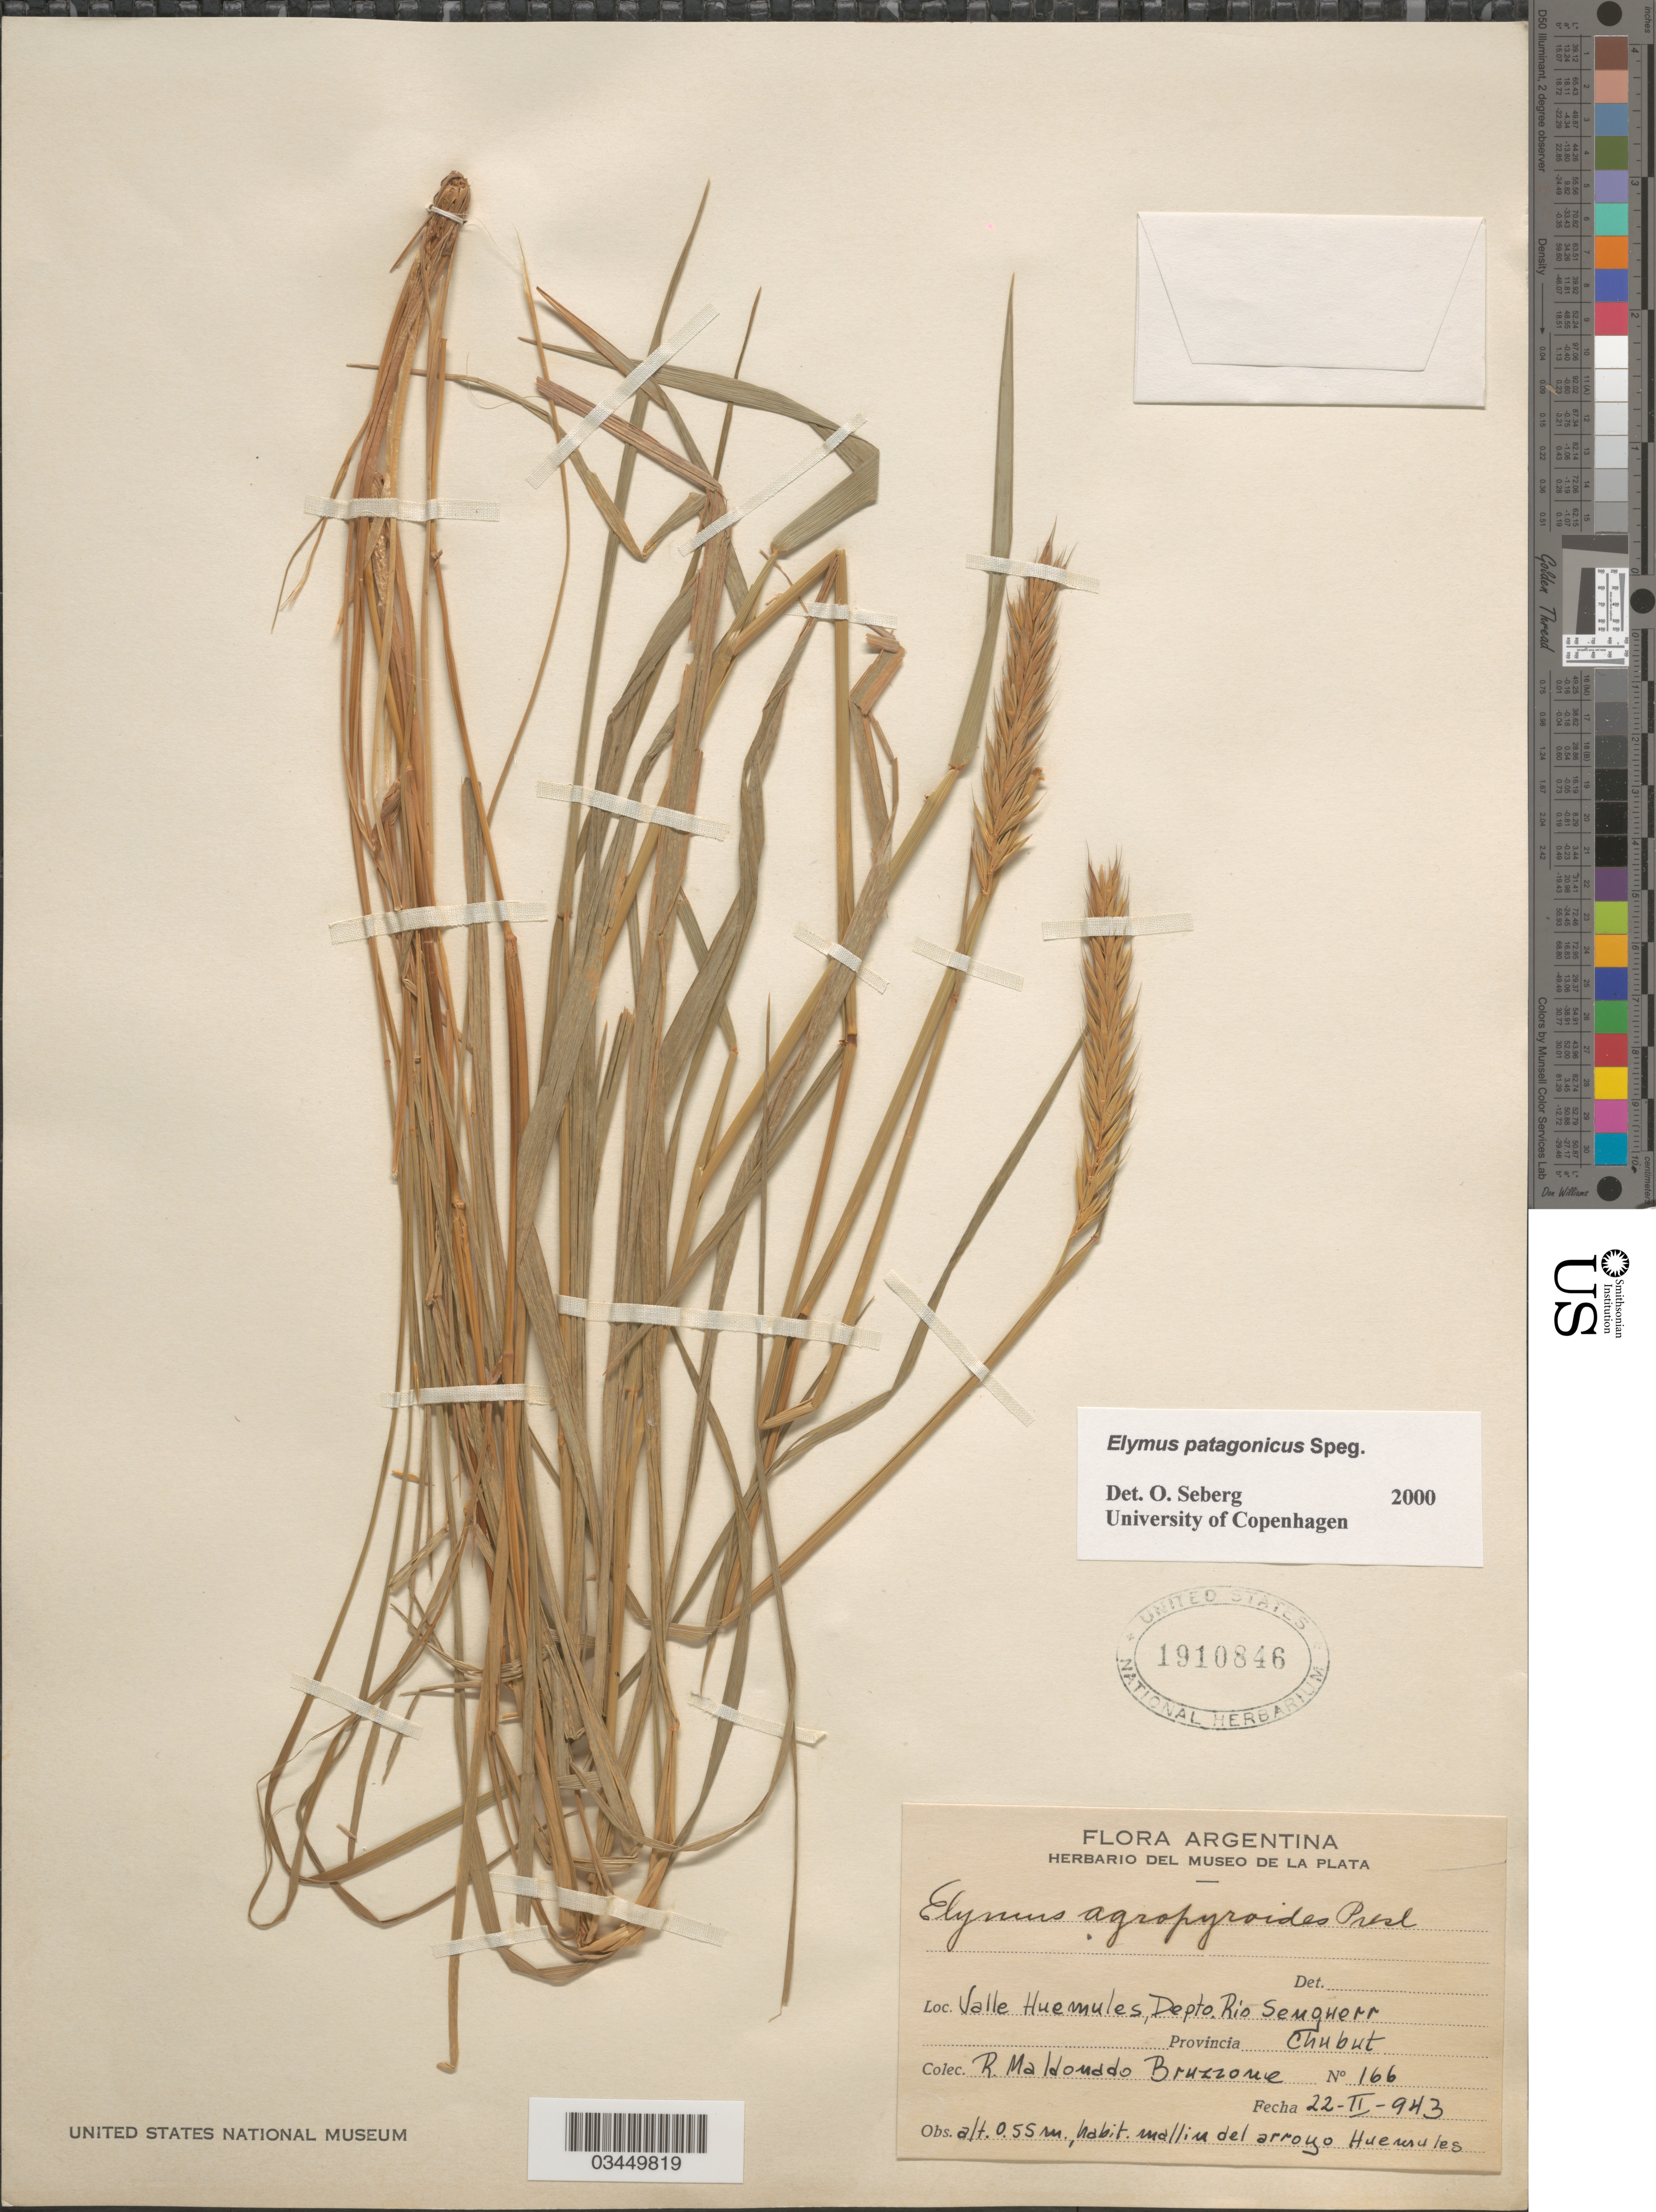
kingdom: Plantae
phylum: Tracheophyta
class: Liliopsida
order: Poales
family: Poaceae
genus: Elymus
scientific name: Elymus patagonicus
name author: Speg.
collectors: R. Bruzzone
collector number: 166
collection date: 1943-02-22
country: Argentina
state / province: Chubut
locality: Valle Huemules, Depto. Río Senguerr.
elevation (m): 0.55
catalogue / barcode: US 1910846